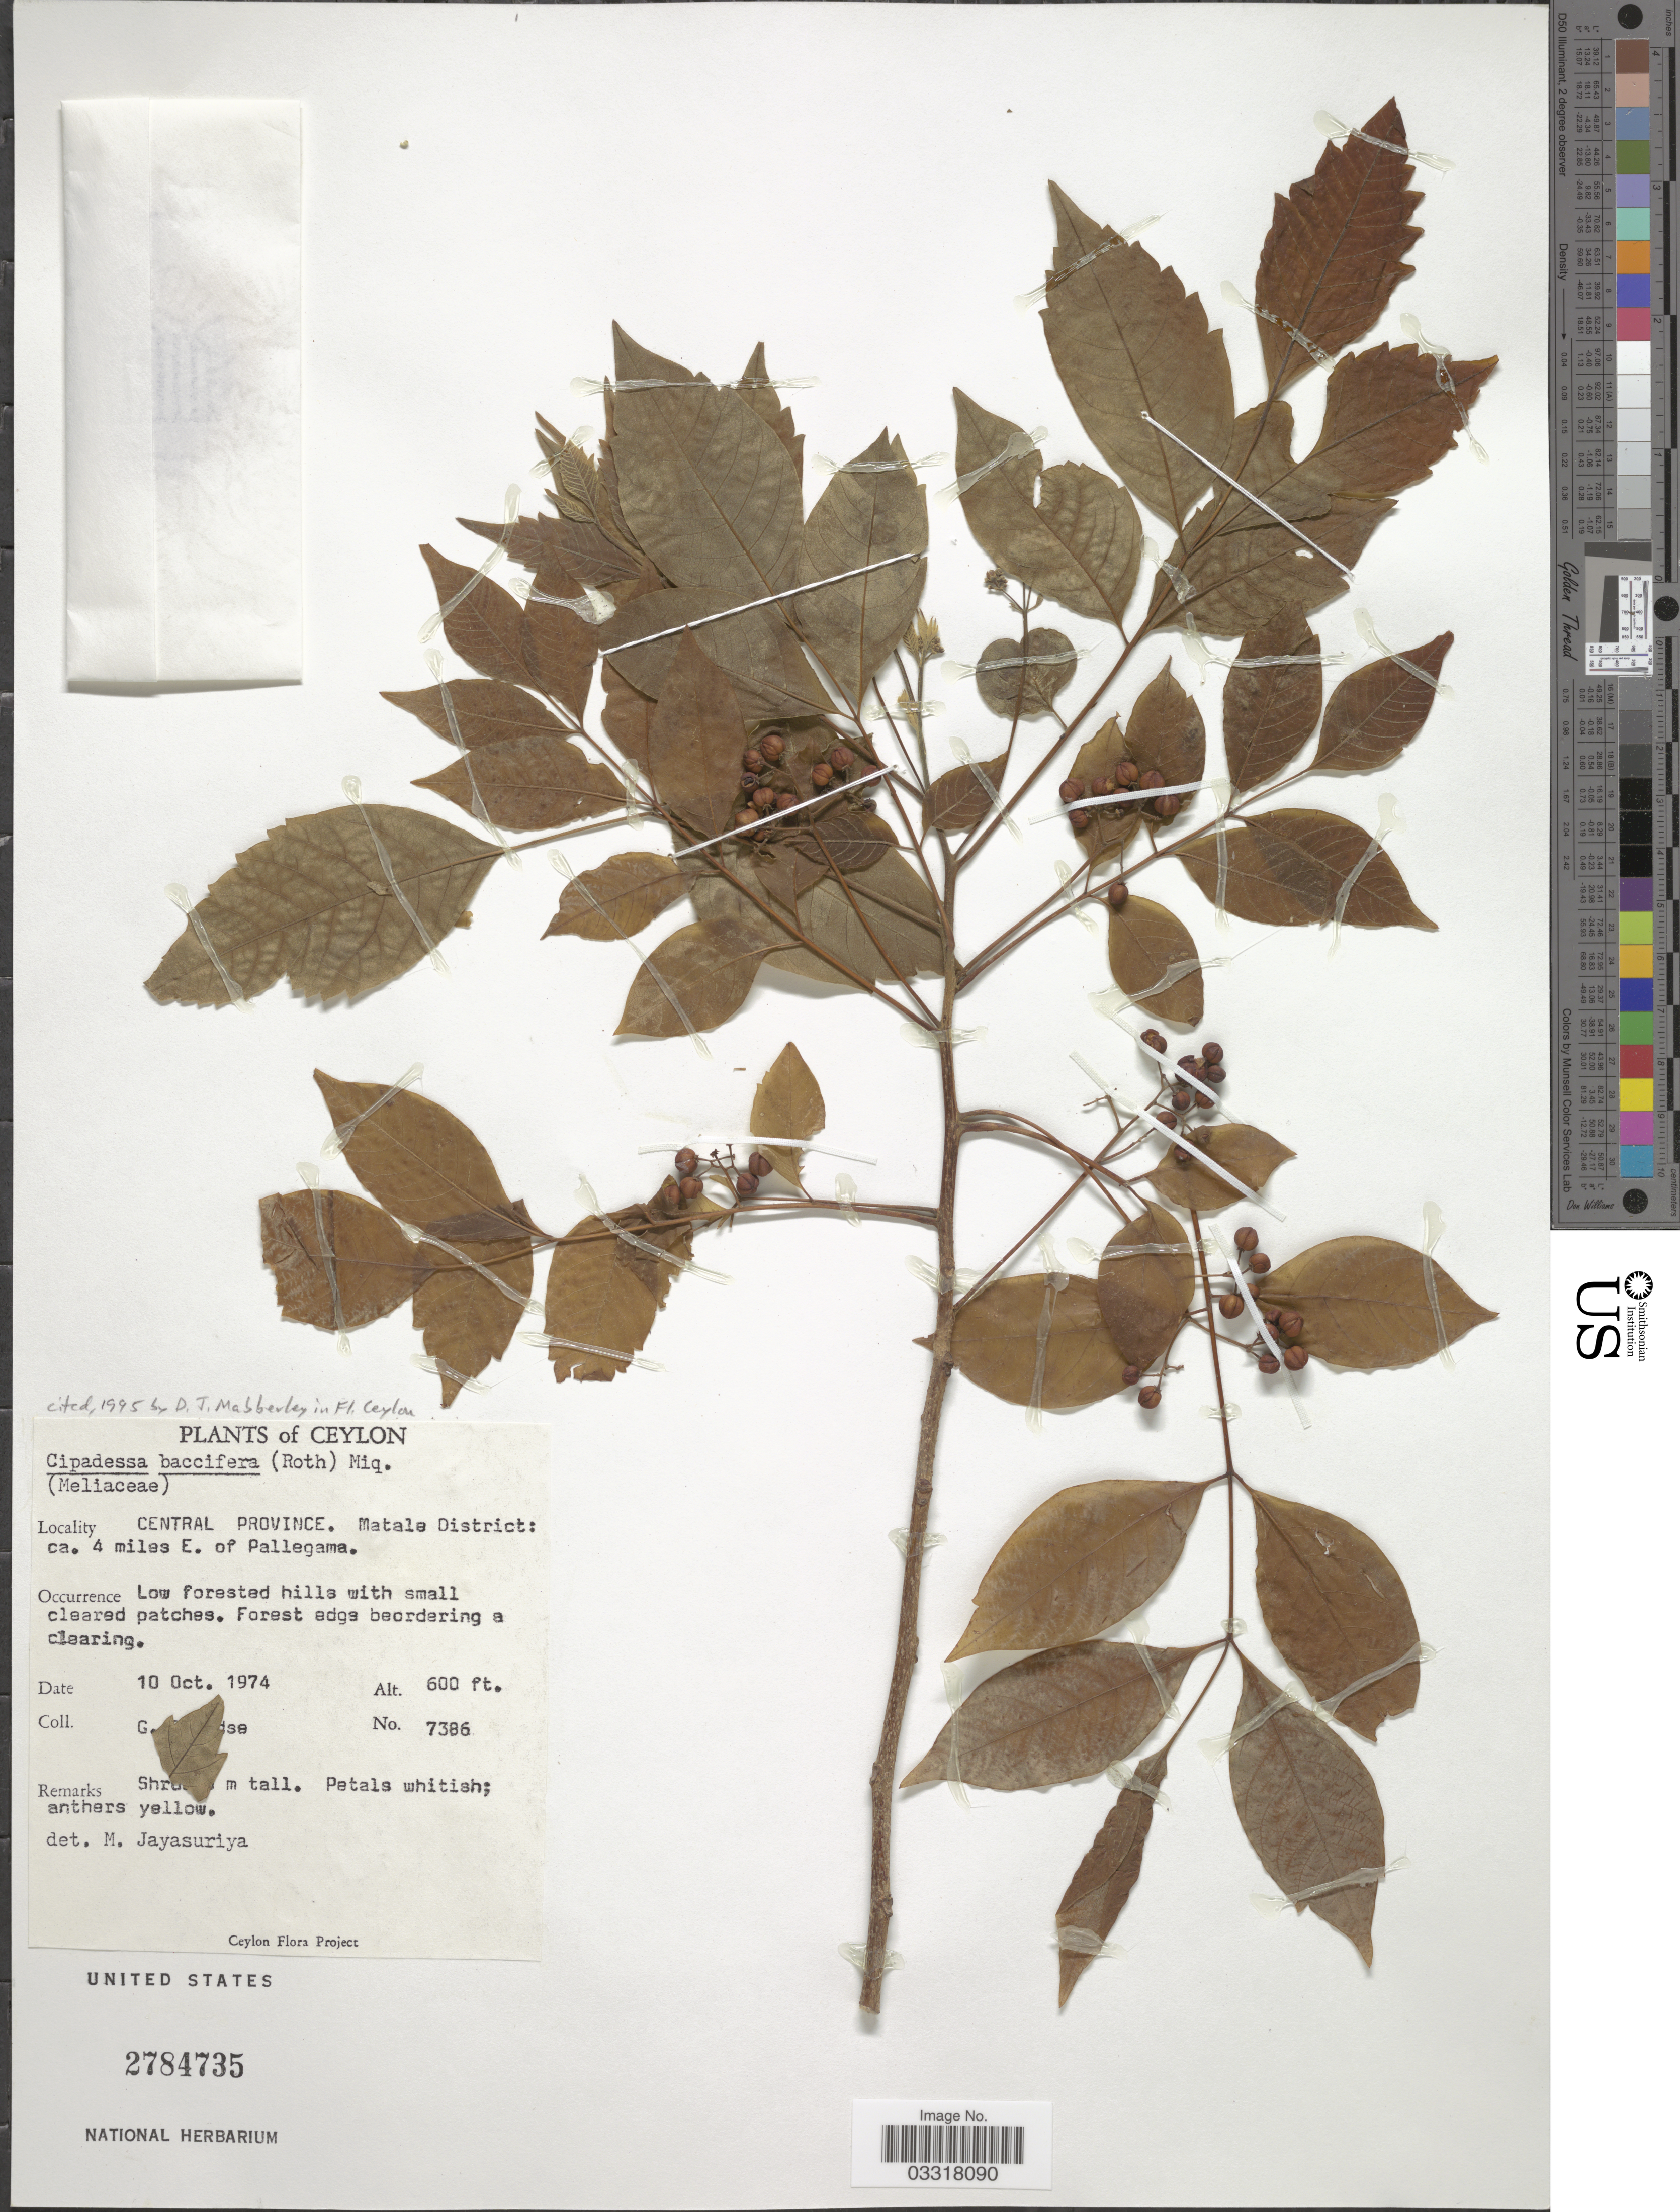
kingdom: Plantae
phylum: Tracheophyta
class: Magnoliopsida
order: Sapindales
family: Meliaceae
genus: Cipadessa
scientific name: Cipadessa baccifera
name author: Miq.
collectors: G. Davidse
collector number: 7386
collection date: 1974-10-10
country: Sri Lanka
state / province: Central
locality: Ceylon. Matale District: ca. 4 miles E. of Pallegama.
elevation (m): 183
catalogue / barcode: US 2784735